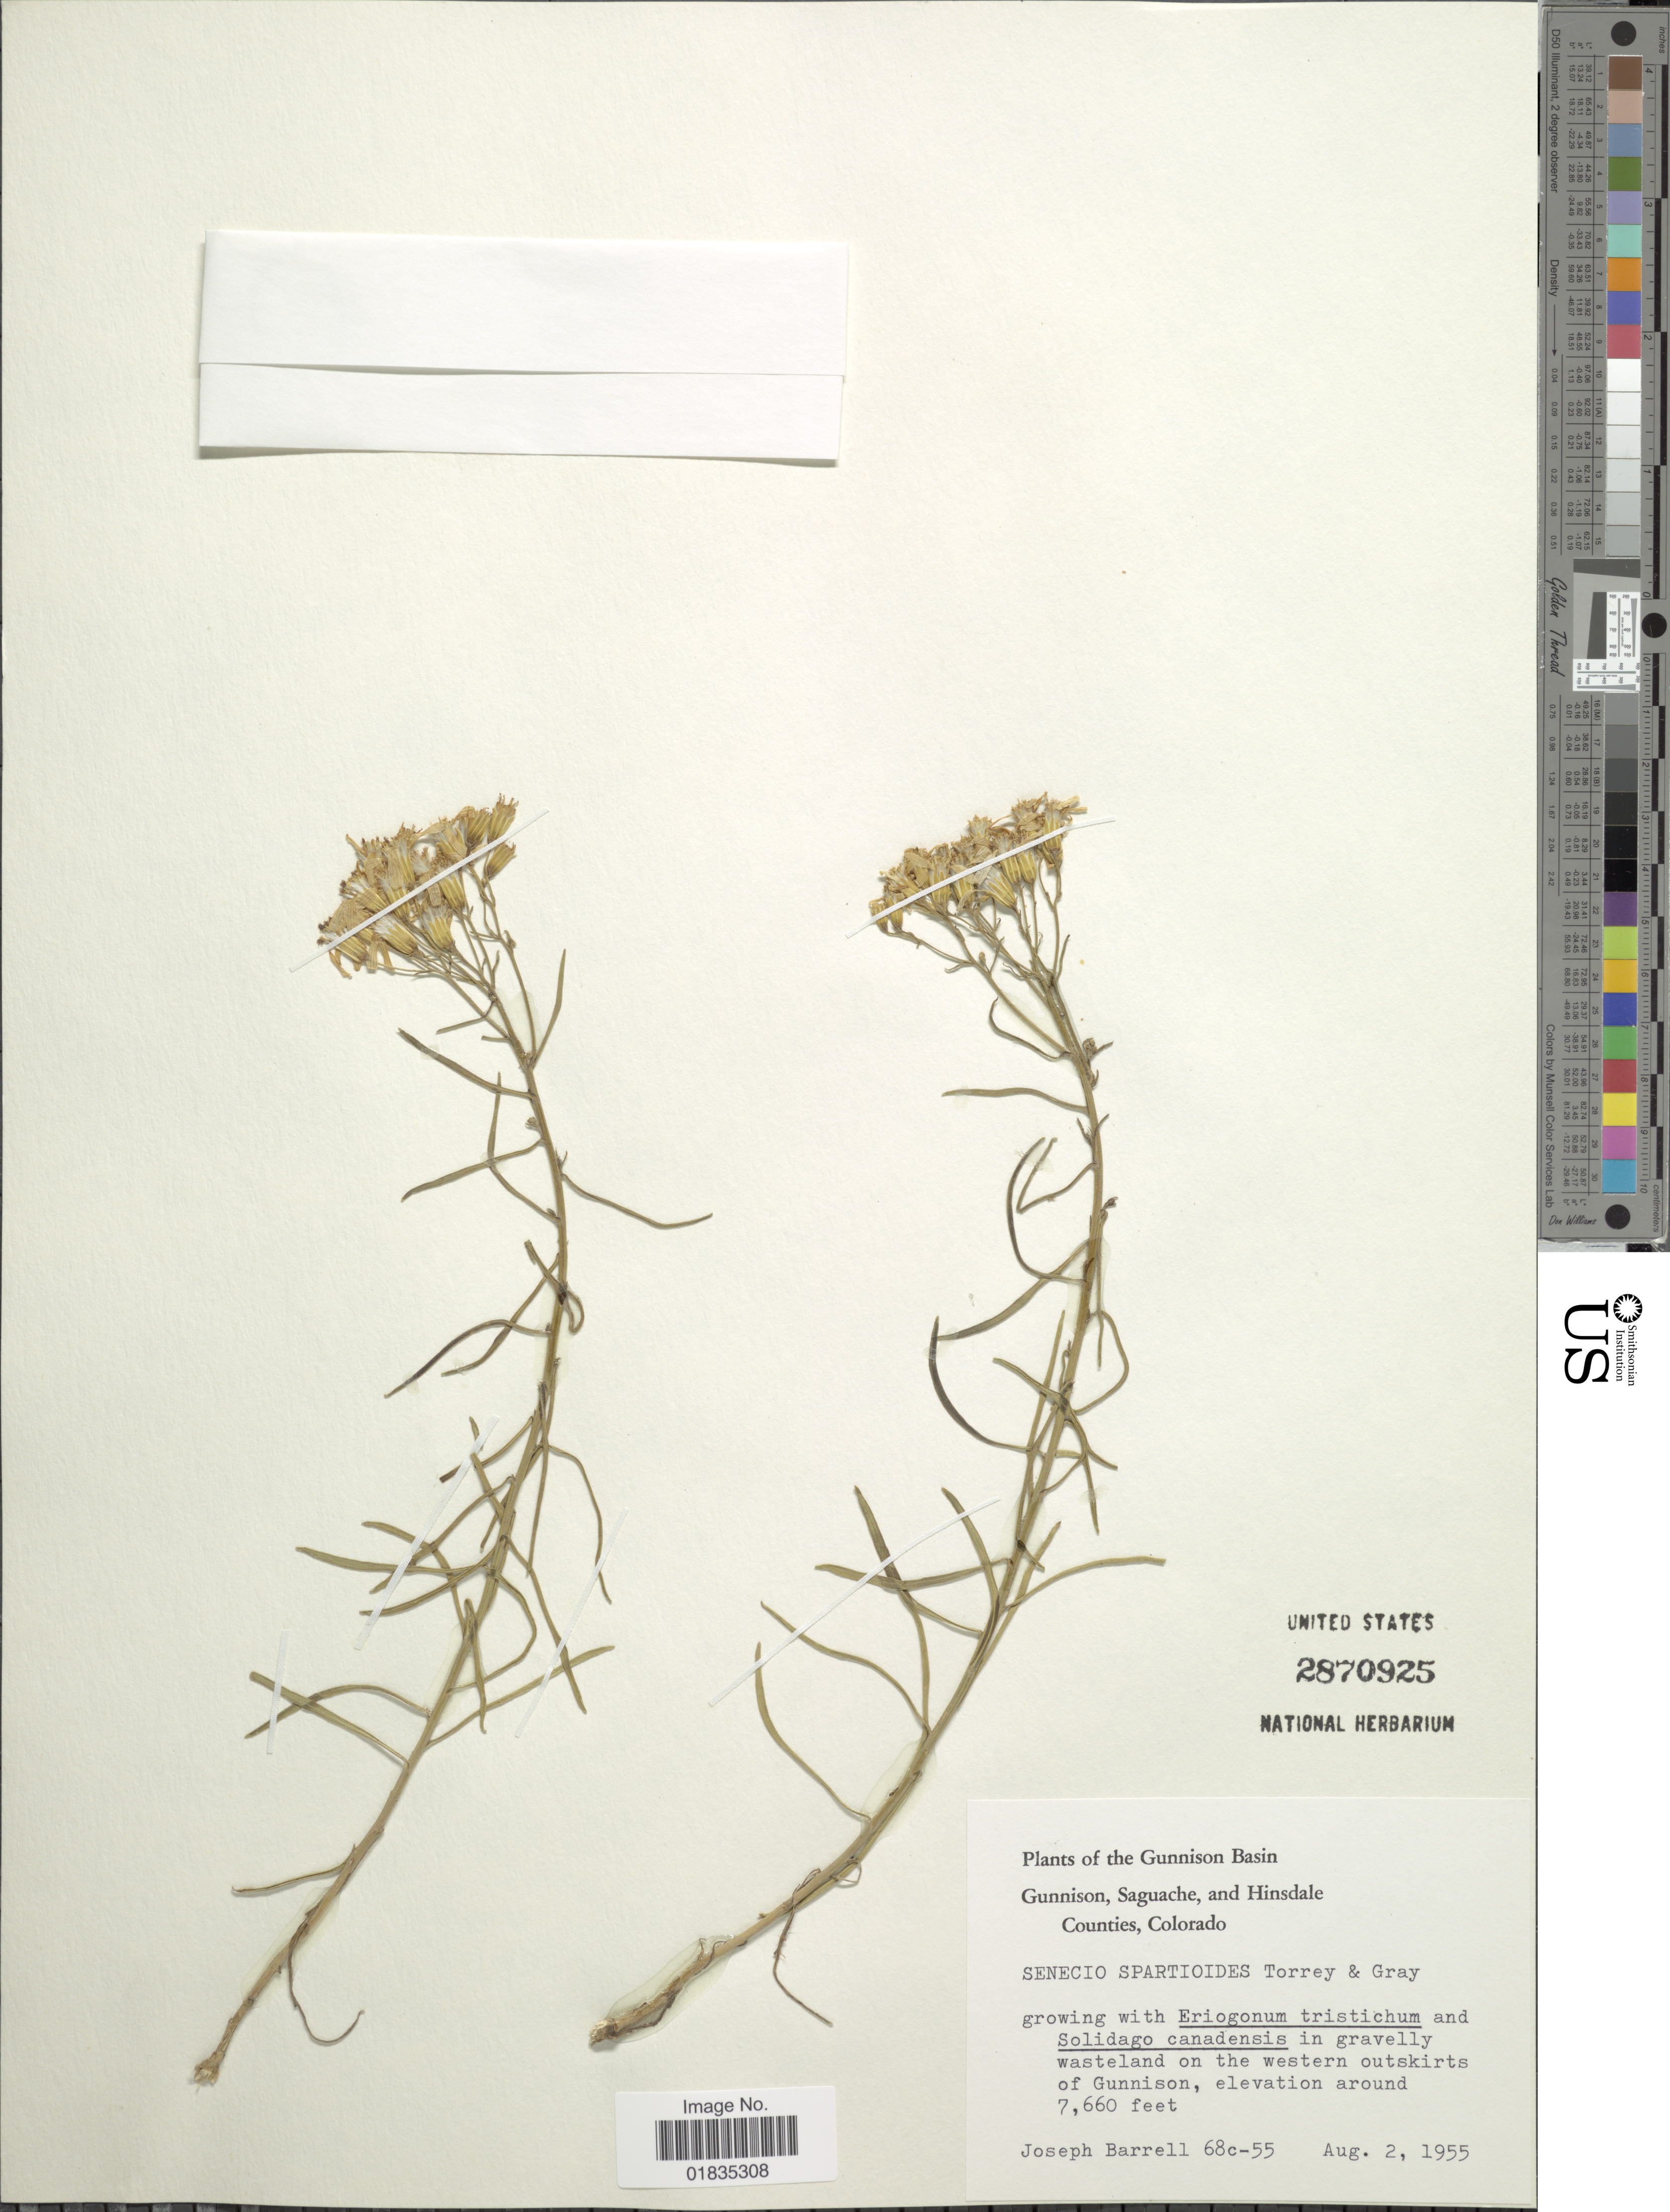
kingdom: Plantae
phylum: Tracheophyta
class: Magnoliopsida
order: Asterales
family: Asteraceae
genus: Senecio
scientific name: Senecio spartioides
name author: Torr. & A. Gray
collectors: J. Barrell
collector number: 68c-55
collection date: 1955-08-02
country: United States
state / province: Colorado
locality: He Gunnison Basin, Gunnison, Saguache, and Hinsdale Counties, in wasteland on the western outskirts of Gunnison.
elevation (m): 2335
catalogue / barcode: US 2870925